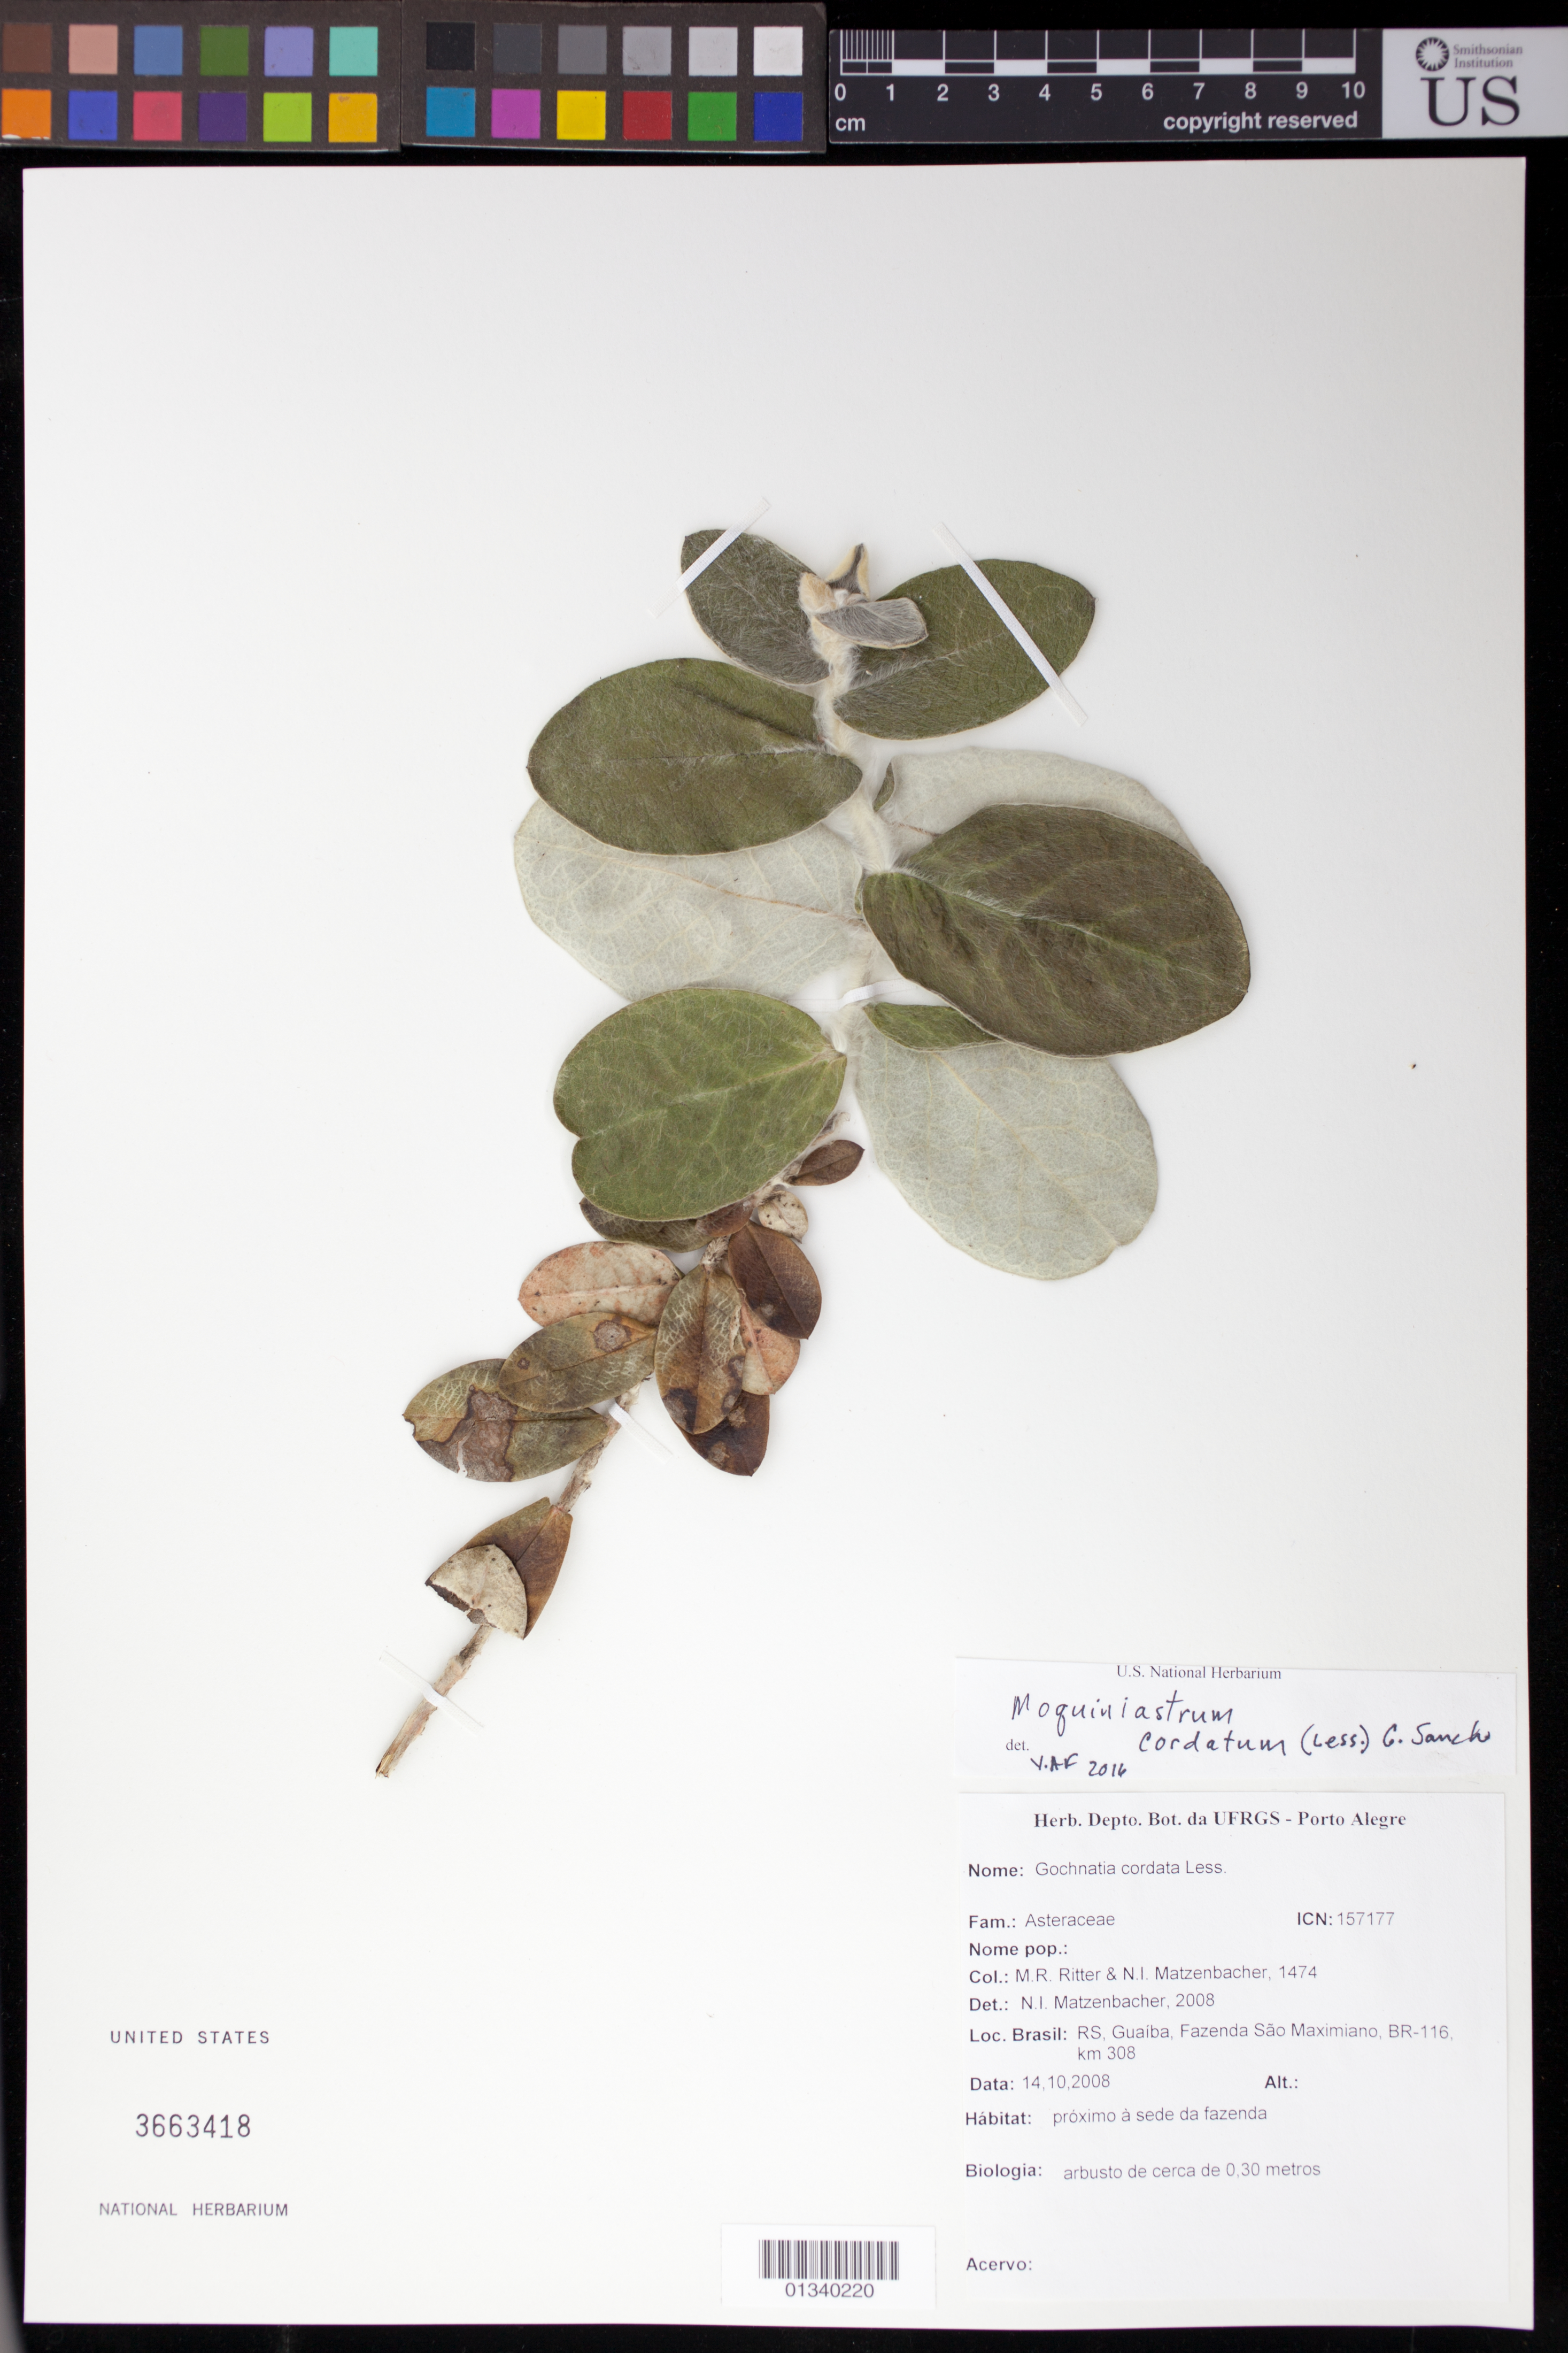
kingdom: Plantae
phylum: Tracheophyta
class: Magnoliopsida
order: Asterales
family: Asteraceae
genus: Moquiniastrum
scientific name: Moquiniastrum cordatum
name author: (Less.) G. Sancho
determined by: Funk, Vicki A., (BOT), Smithsonian Institution - National Museum of Natural History (UNITED STATES)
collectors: M. R. Ritter & N. Matzenbacher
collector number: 1474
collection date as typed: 14 October 2008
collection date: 2008-10-14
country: Brazil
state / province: Rio Grande do Sul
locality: Guaiba, Fazenda Sao Macimiano, BR-116, km 308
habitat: Proximo a sede da fazenda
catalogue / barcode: US 3663418